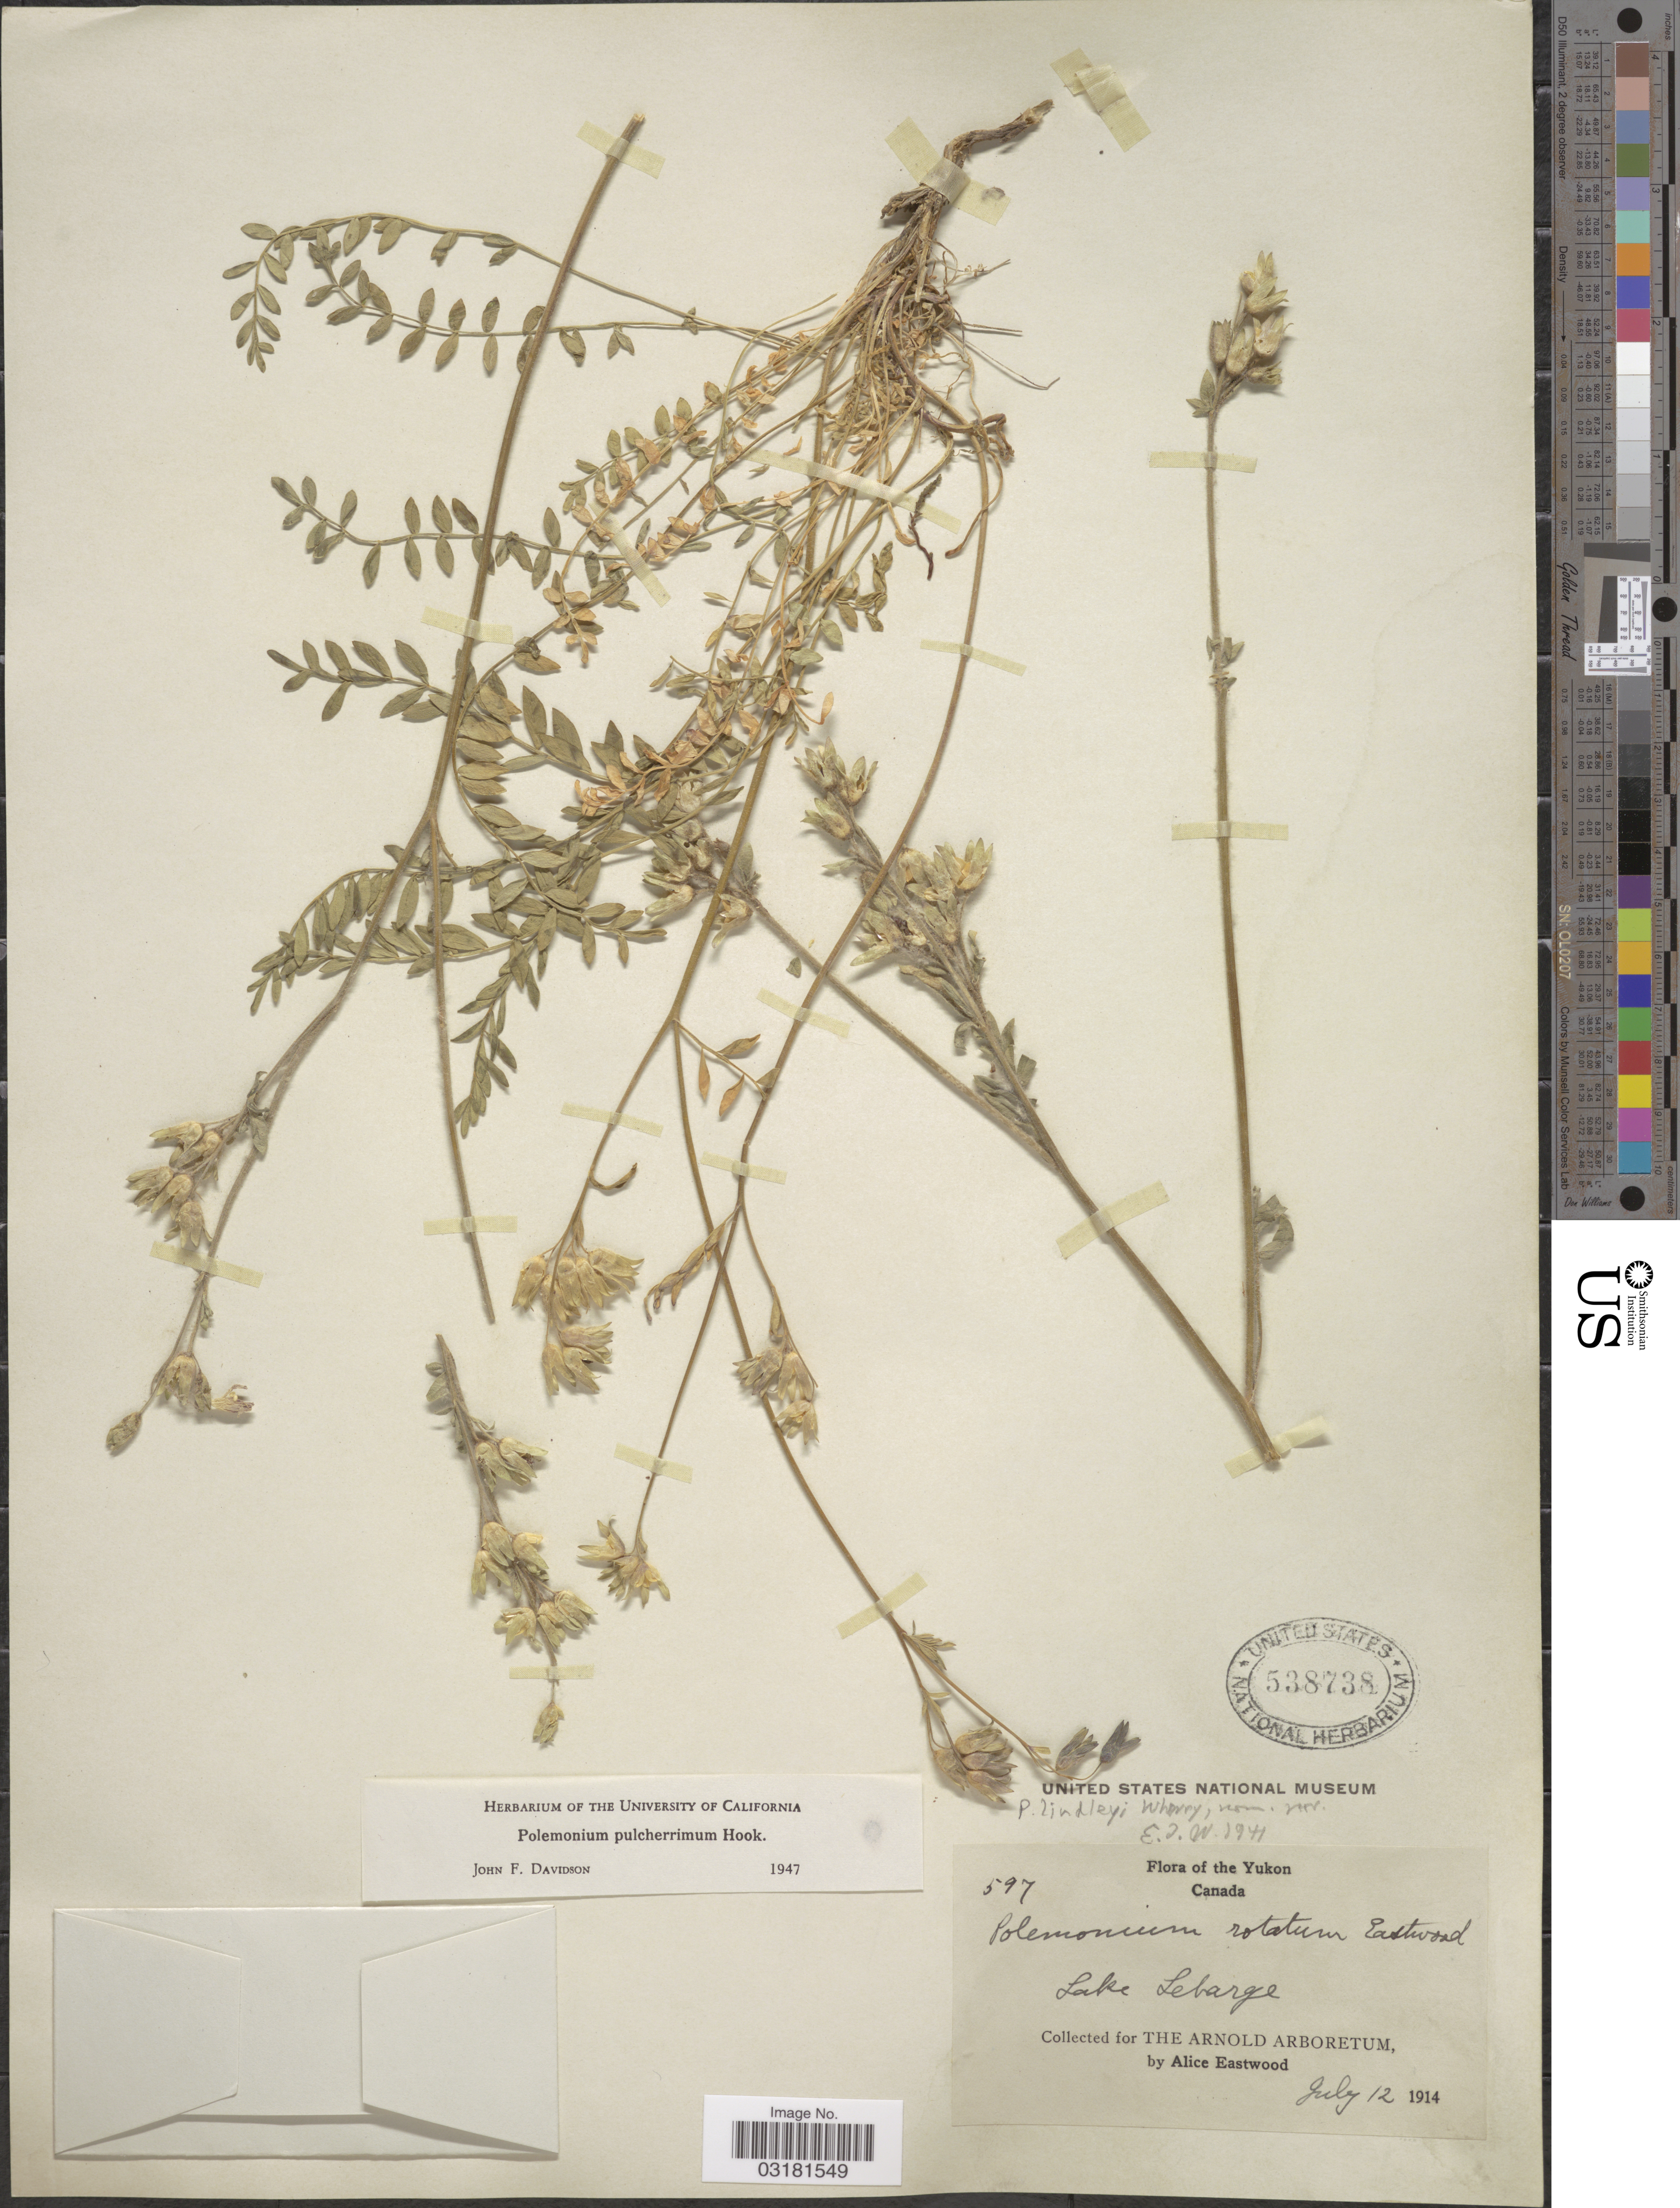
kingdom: Plantae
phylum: Tracheophyta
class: Magnoliopsida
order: Ericales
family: Polemoniaceae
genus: Polemonium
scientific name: Polemonium pulcherrimum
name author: Hook.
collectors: A. Eastwood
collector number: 597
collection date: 1914-07-12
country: Canada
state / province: Yukon Territory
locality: The Yukon, Lake Lebarge.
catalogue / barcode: US 538738